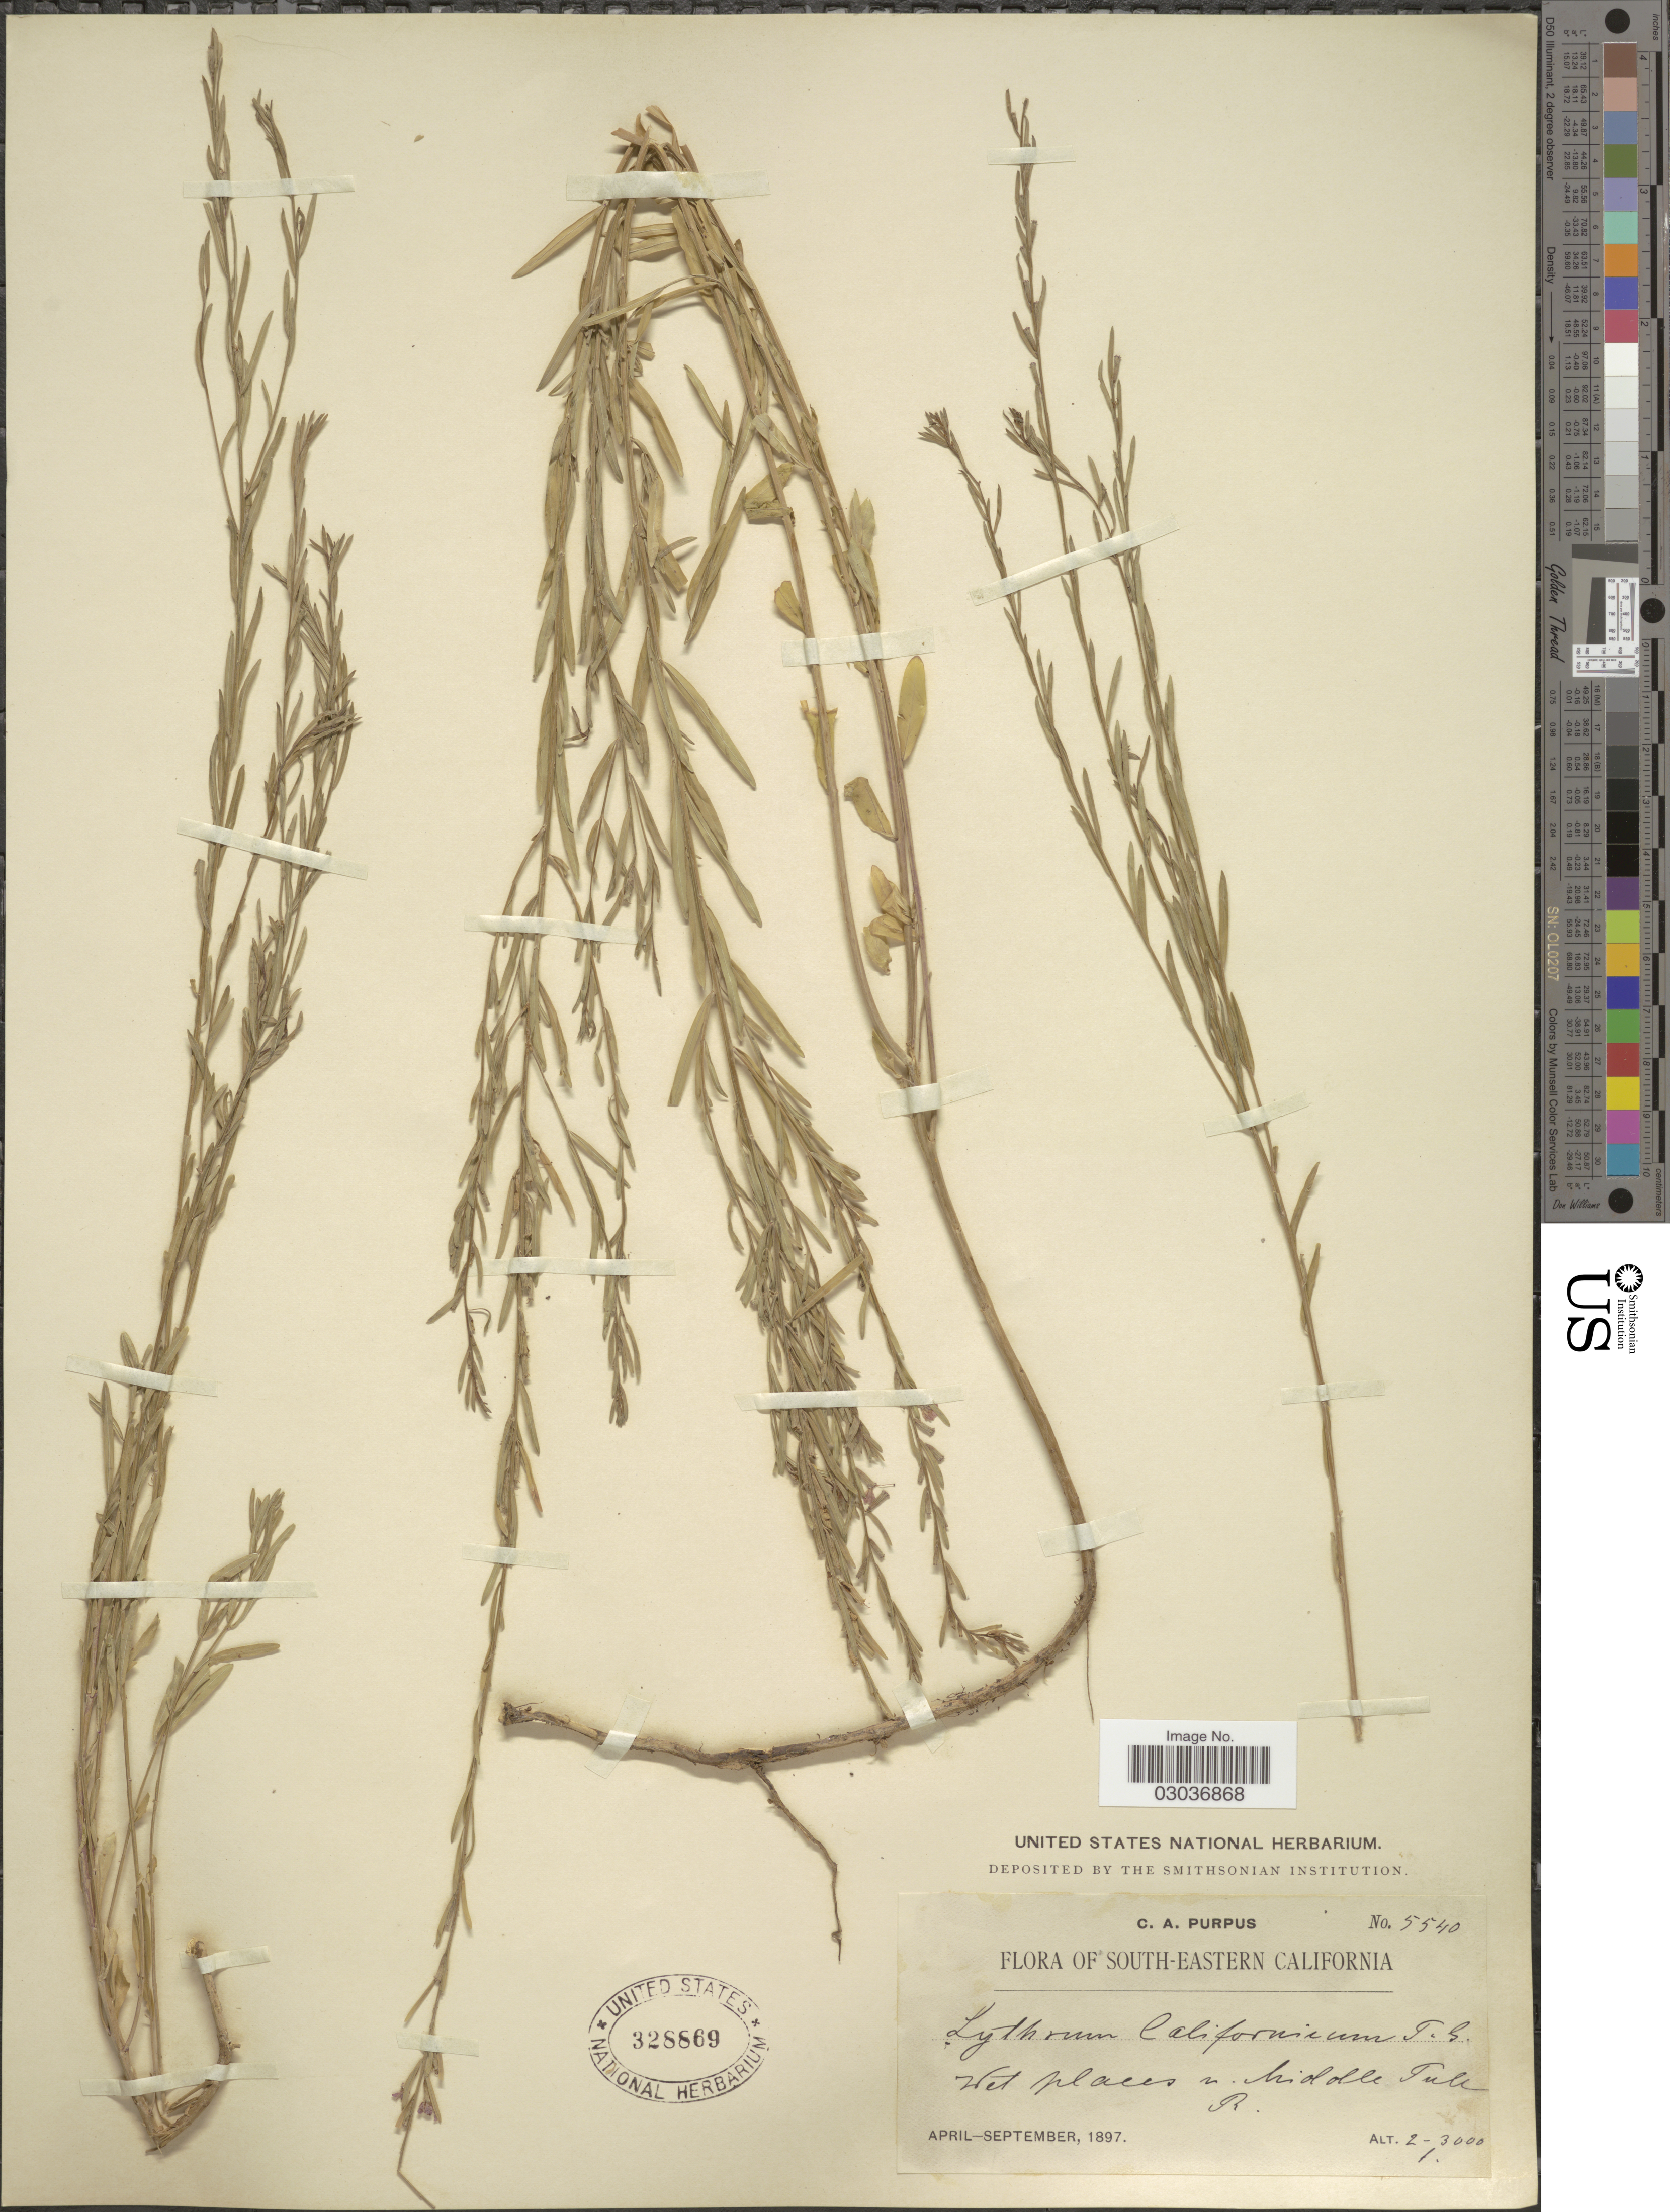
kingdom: Plantae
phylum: Tracheophyta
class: Magnoliopsida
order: Myrtales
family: Lythraceae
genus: Lythrum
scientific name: Lythrum californicum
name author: Torr. & A. Gray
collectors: C. A. Purpus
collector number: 5540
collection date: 1897-04/1897-09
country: United States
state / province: California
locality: South-Eastern California. Wet places n. Middle Tule R.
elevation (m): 610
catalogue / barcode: US 328869